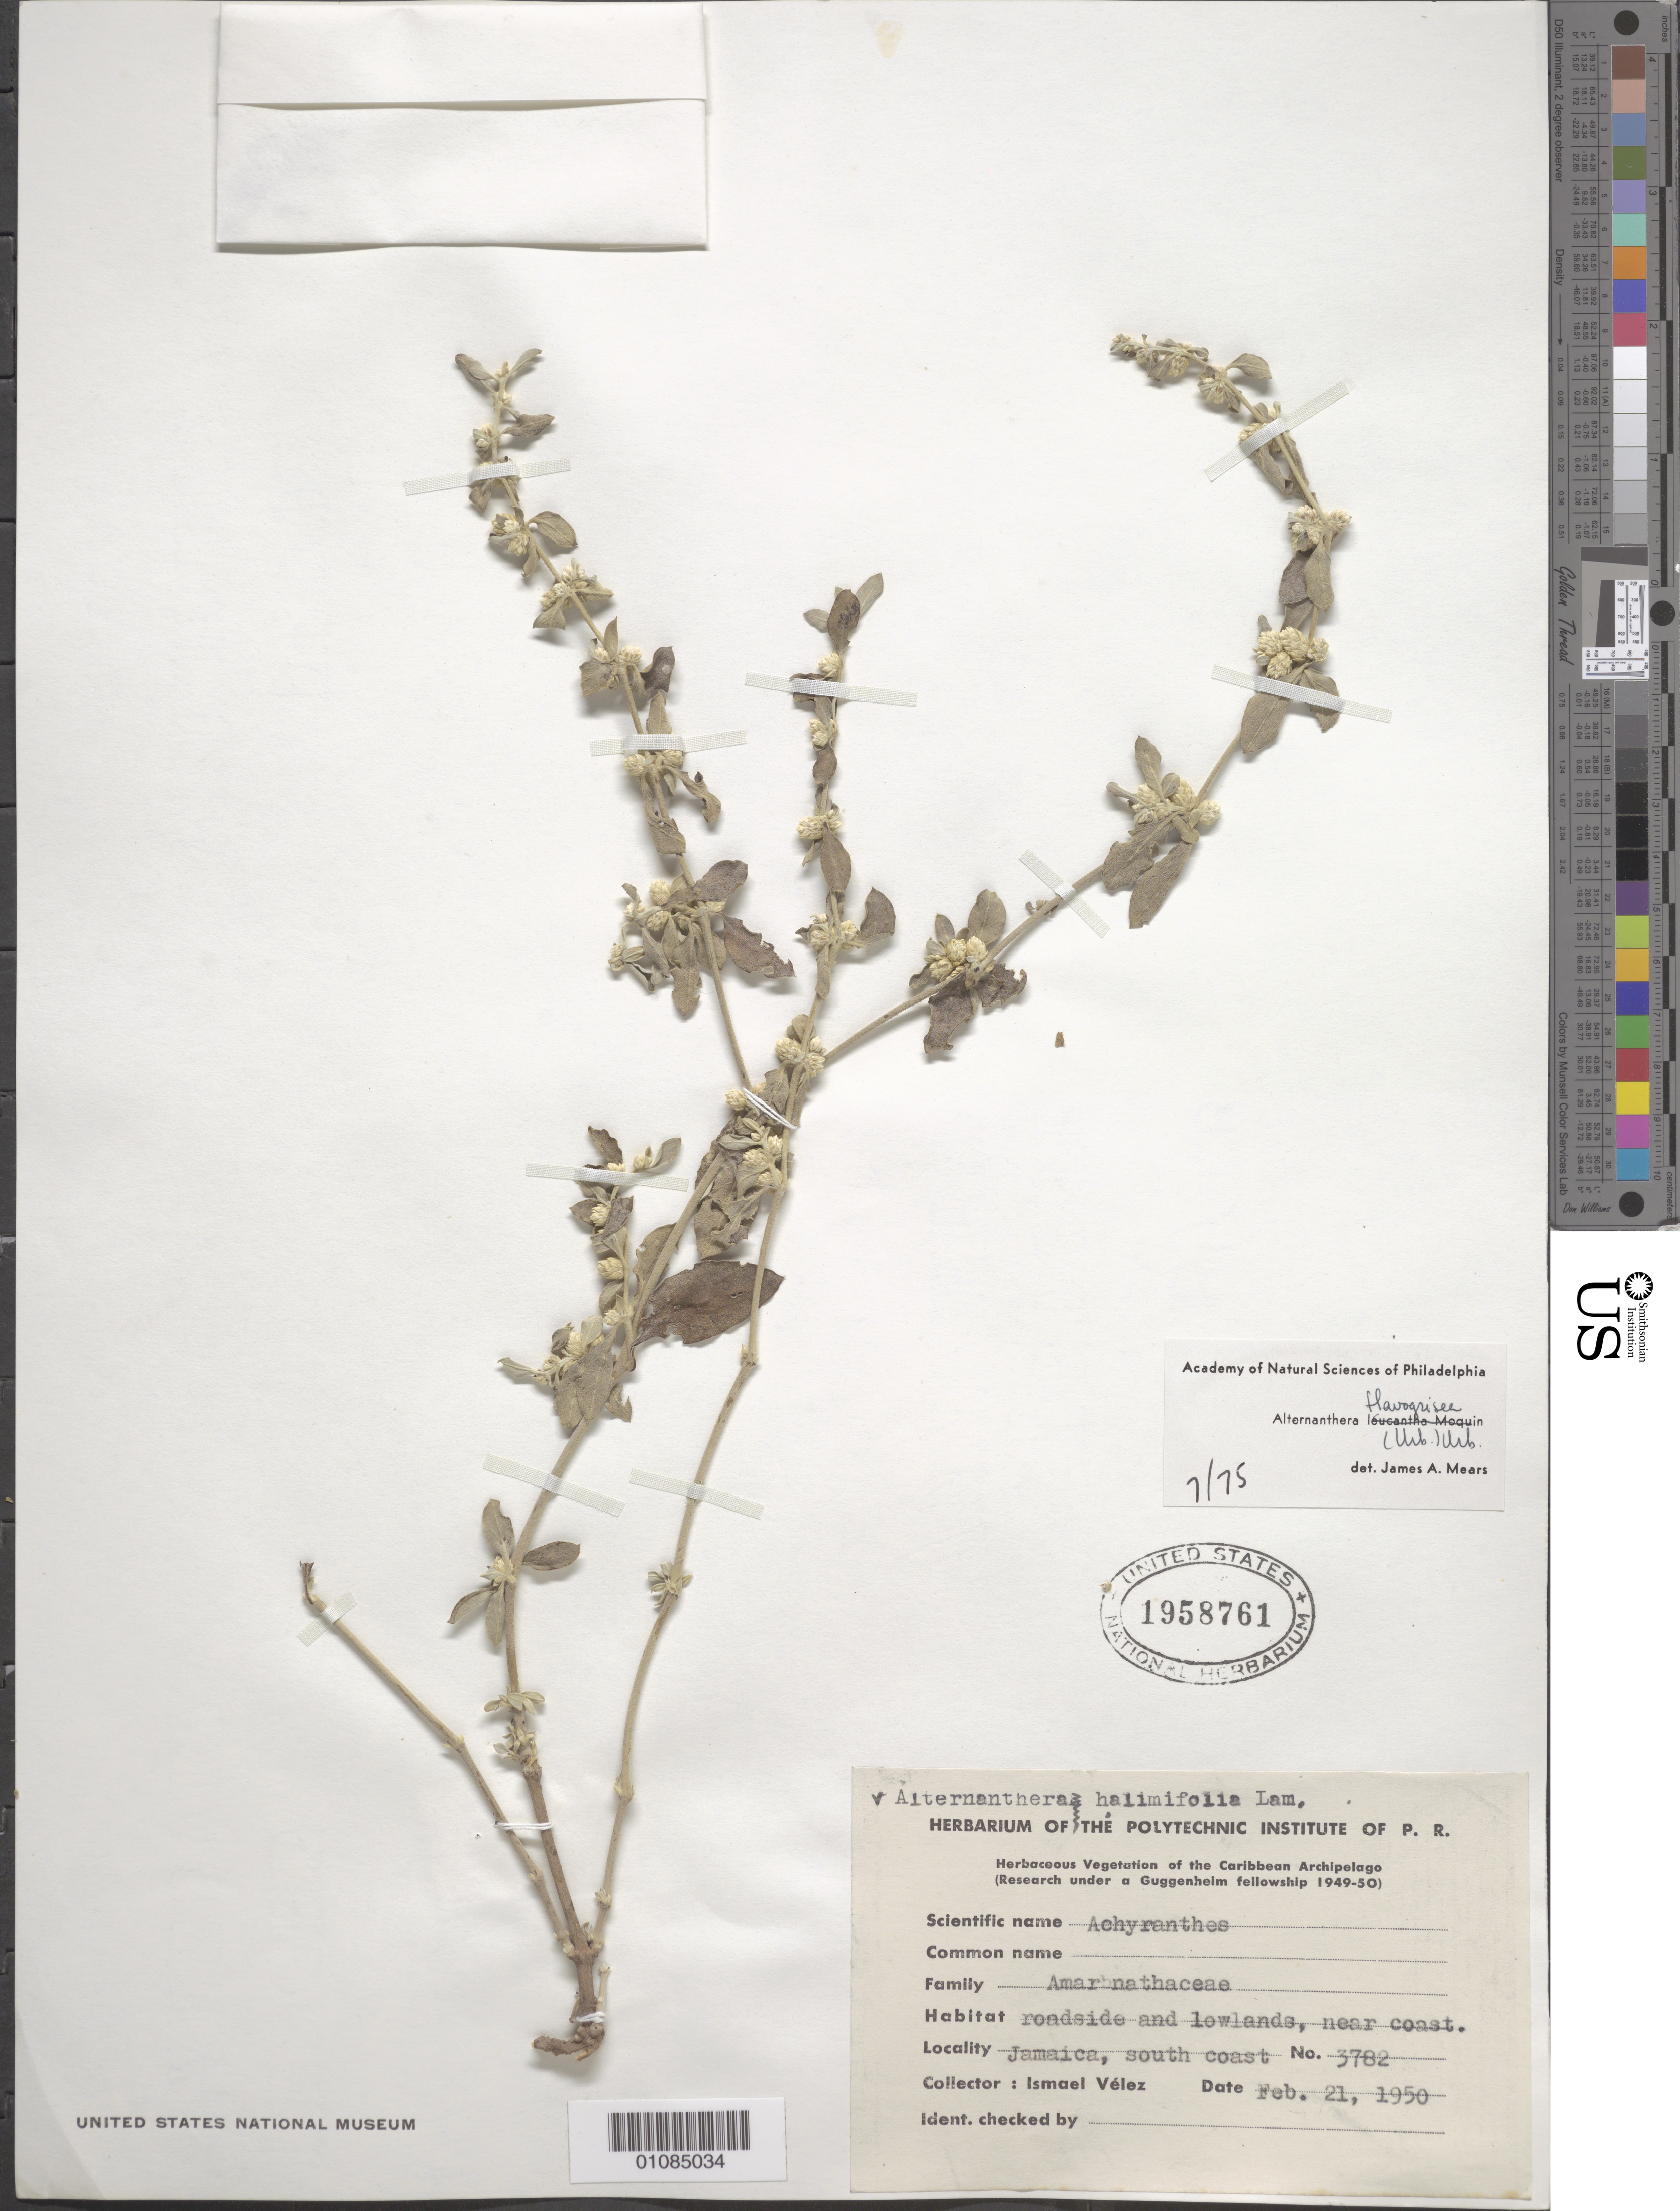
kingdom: Plantae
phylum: Tracheophyta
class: Magnoliopsida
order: Caryophyllales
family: Amaranthaceae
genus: Alternanthera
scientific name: Alternanthera flavogrisea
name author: Urb.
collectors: I. Velez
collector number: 3782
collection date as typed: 21 Feb 1950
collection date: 1950-02-21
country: Jamaica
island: Jamaica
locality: S coast.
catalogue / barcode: US 2958762